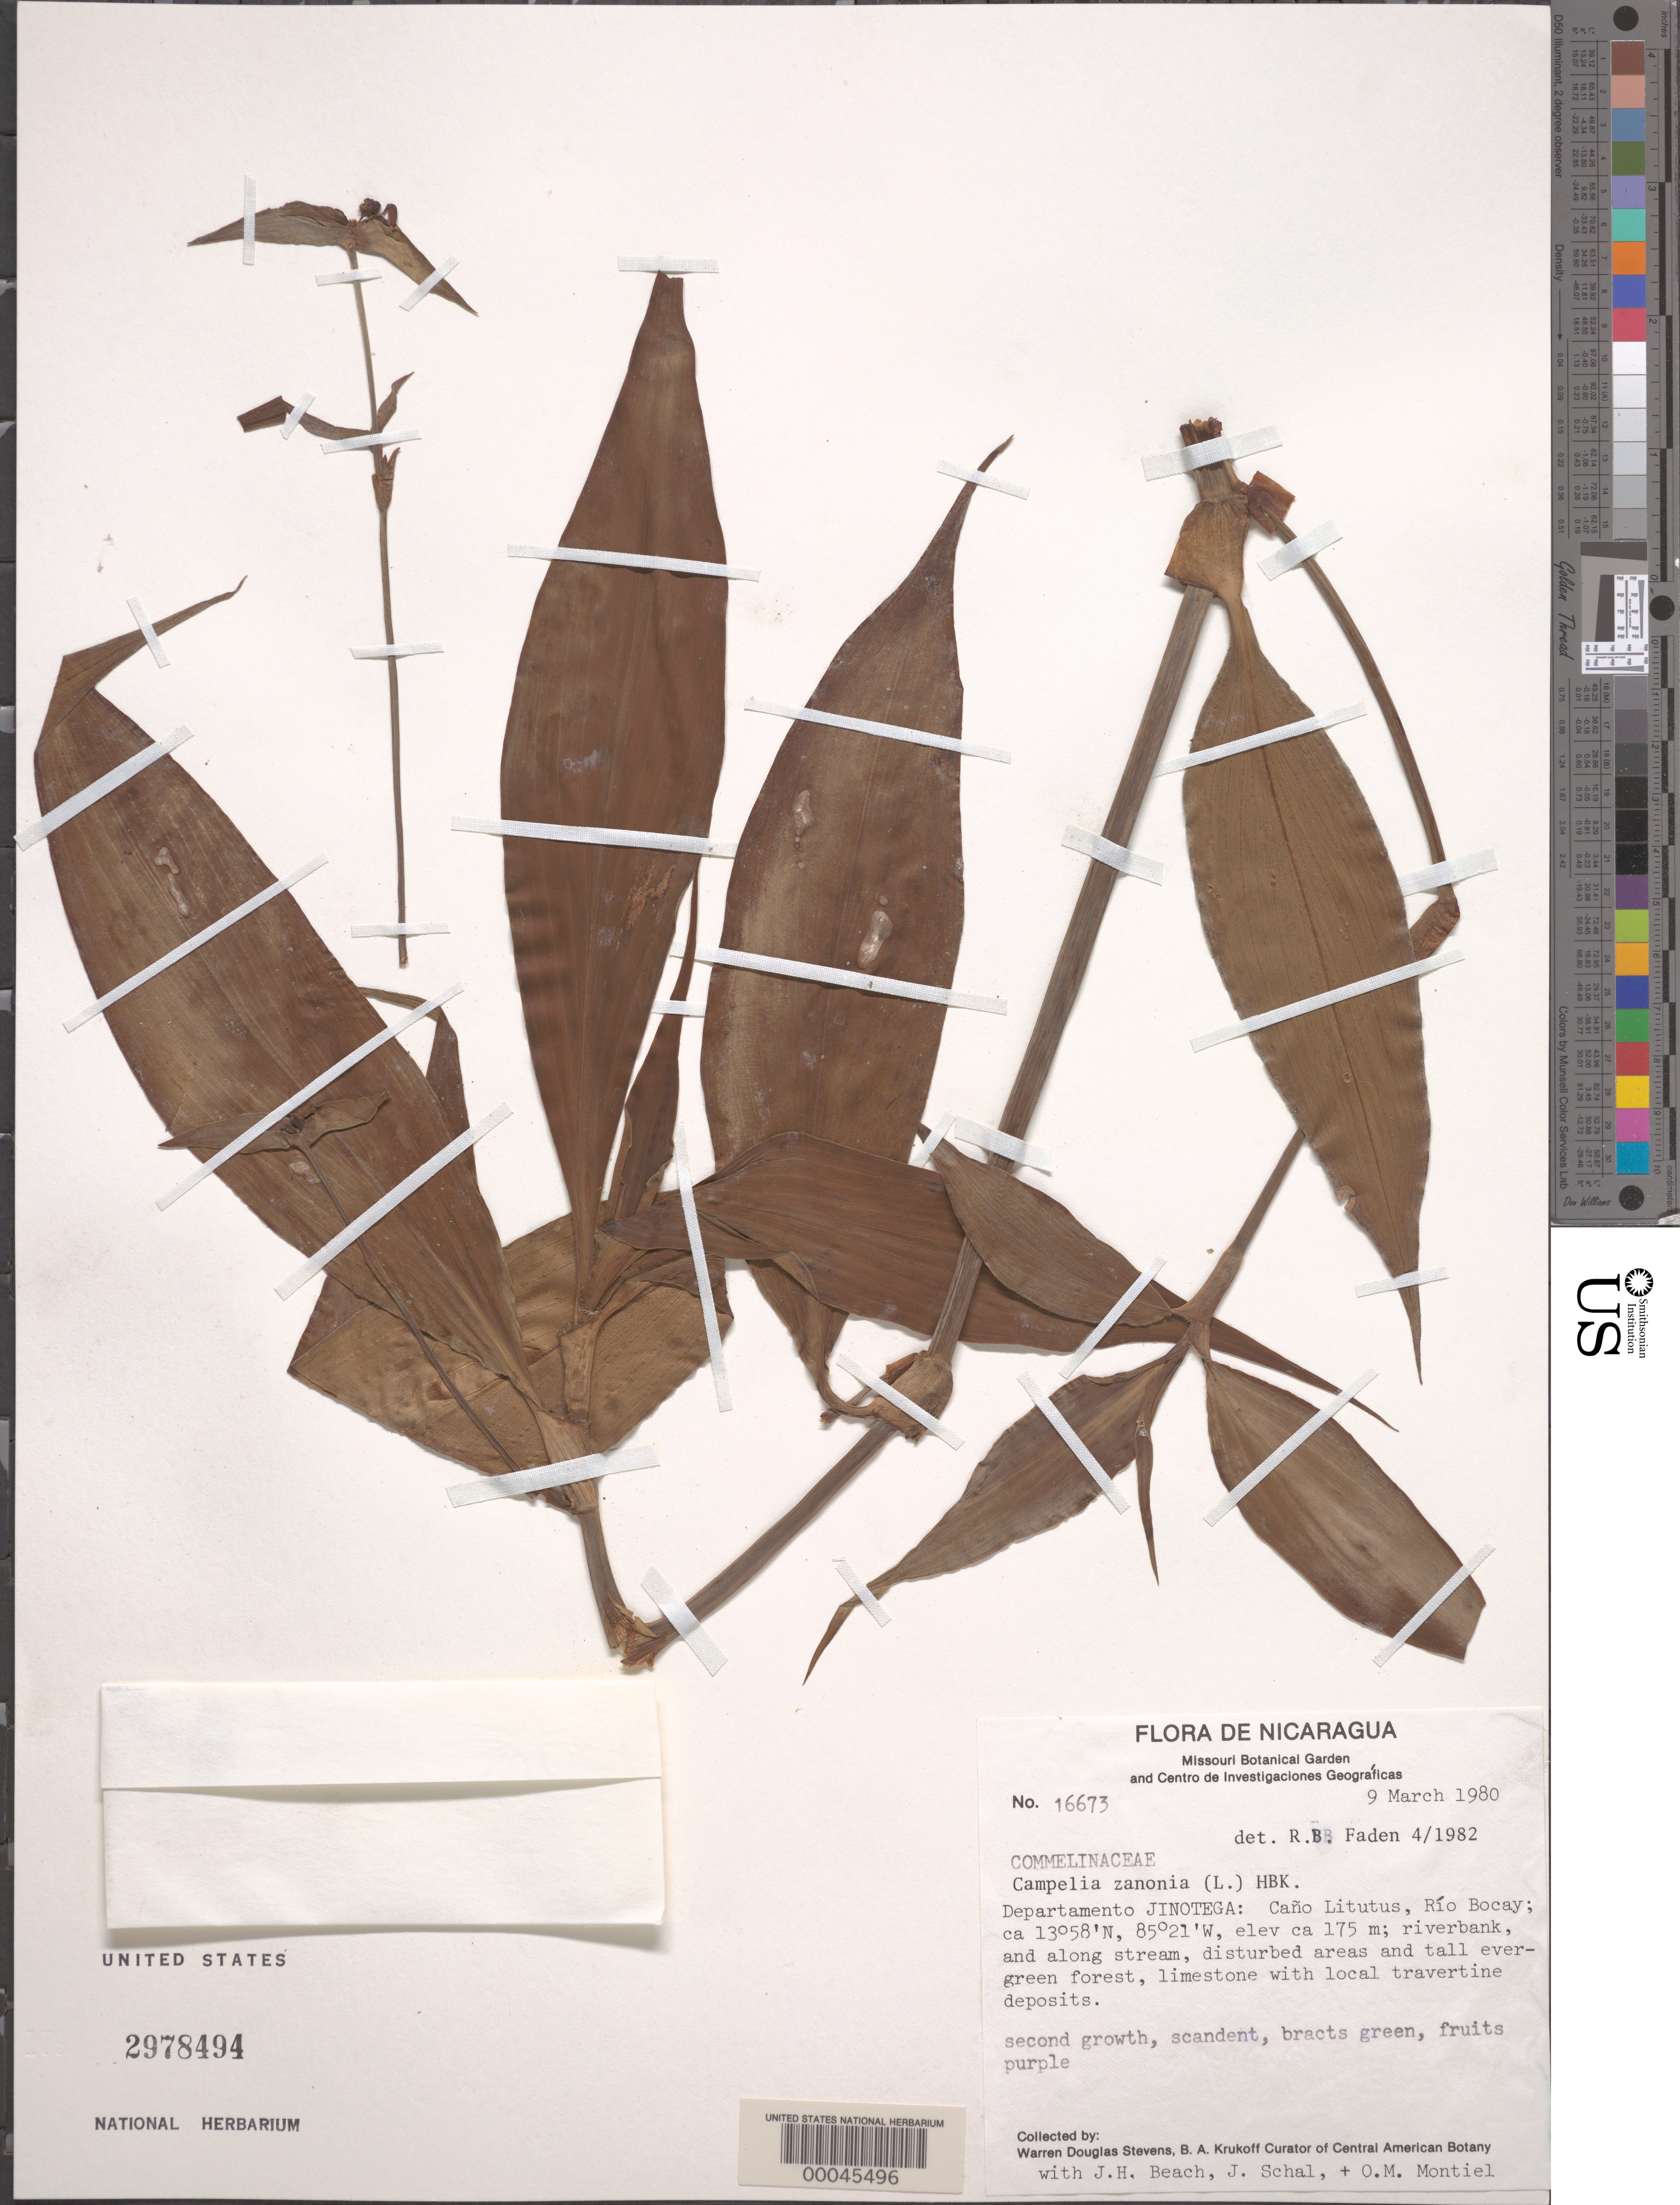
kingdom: Plantae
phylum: Tracheophyta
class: Liliopsida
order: Commelinales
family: Commelinaceae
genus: Tradescantia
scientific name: Tradescantia zanonia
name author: (L.) Sw.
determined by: Faden, Robert B., (US), Smithsonian Institution - National Museum of Natural History (UNITED STATES)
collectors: W. D. Stevens & B. A. Krukoff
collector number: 16673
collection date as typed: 09 Mar 1980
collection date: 1980-03-09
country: Nicaragua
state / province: Jinotega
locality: Cano Litutus, Rio Bocay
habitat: Limestone riverbank, tall evergreen forest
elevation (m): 175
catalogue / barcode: US 2978494